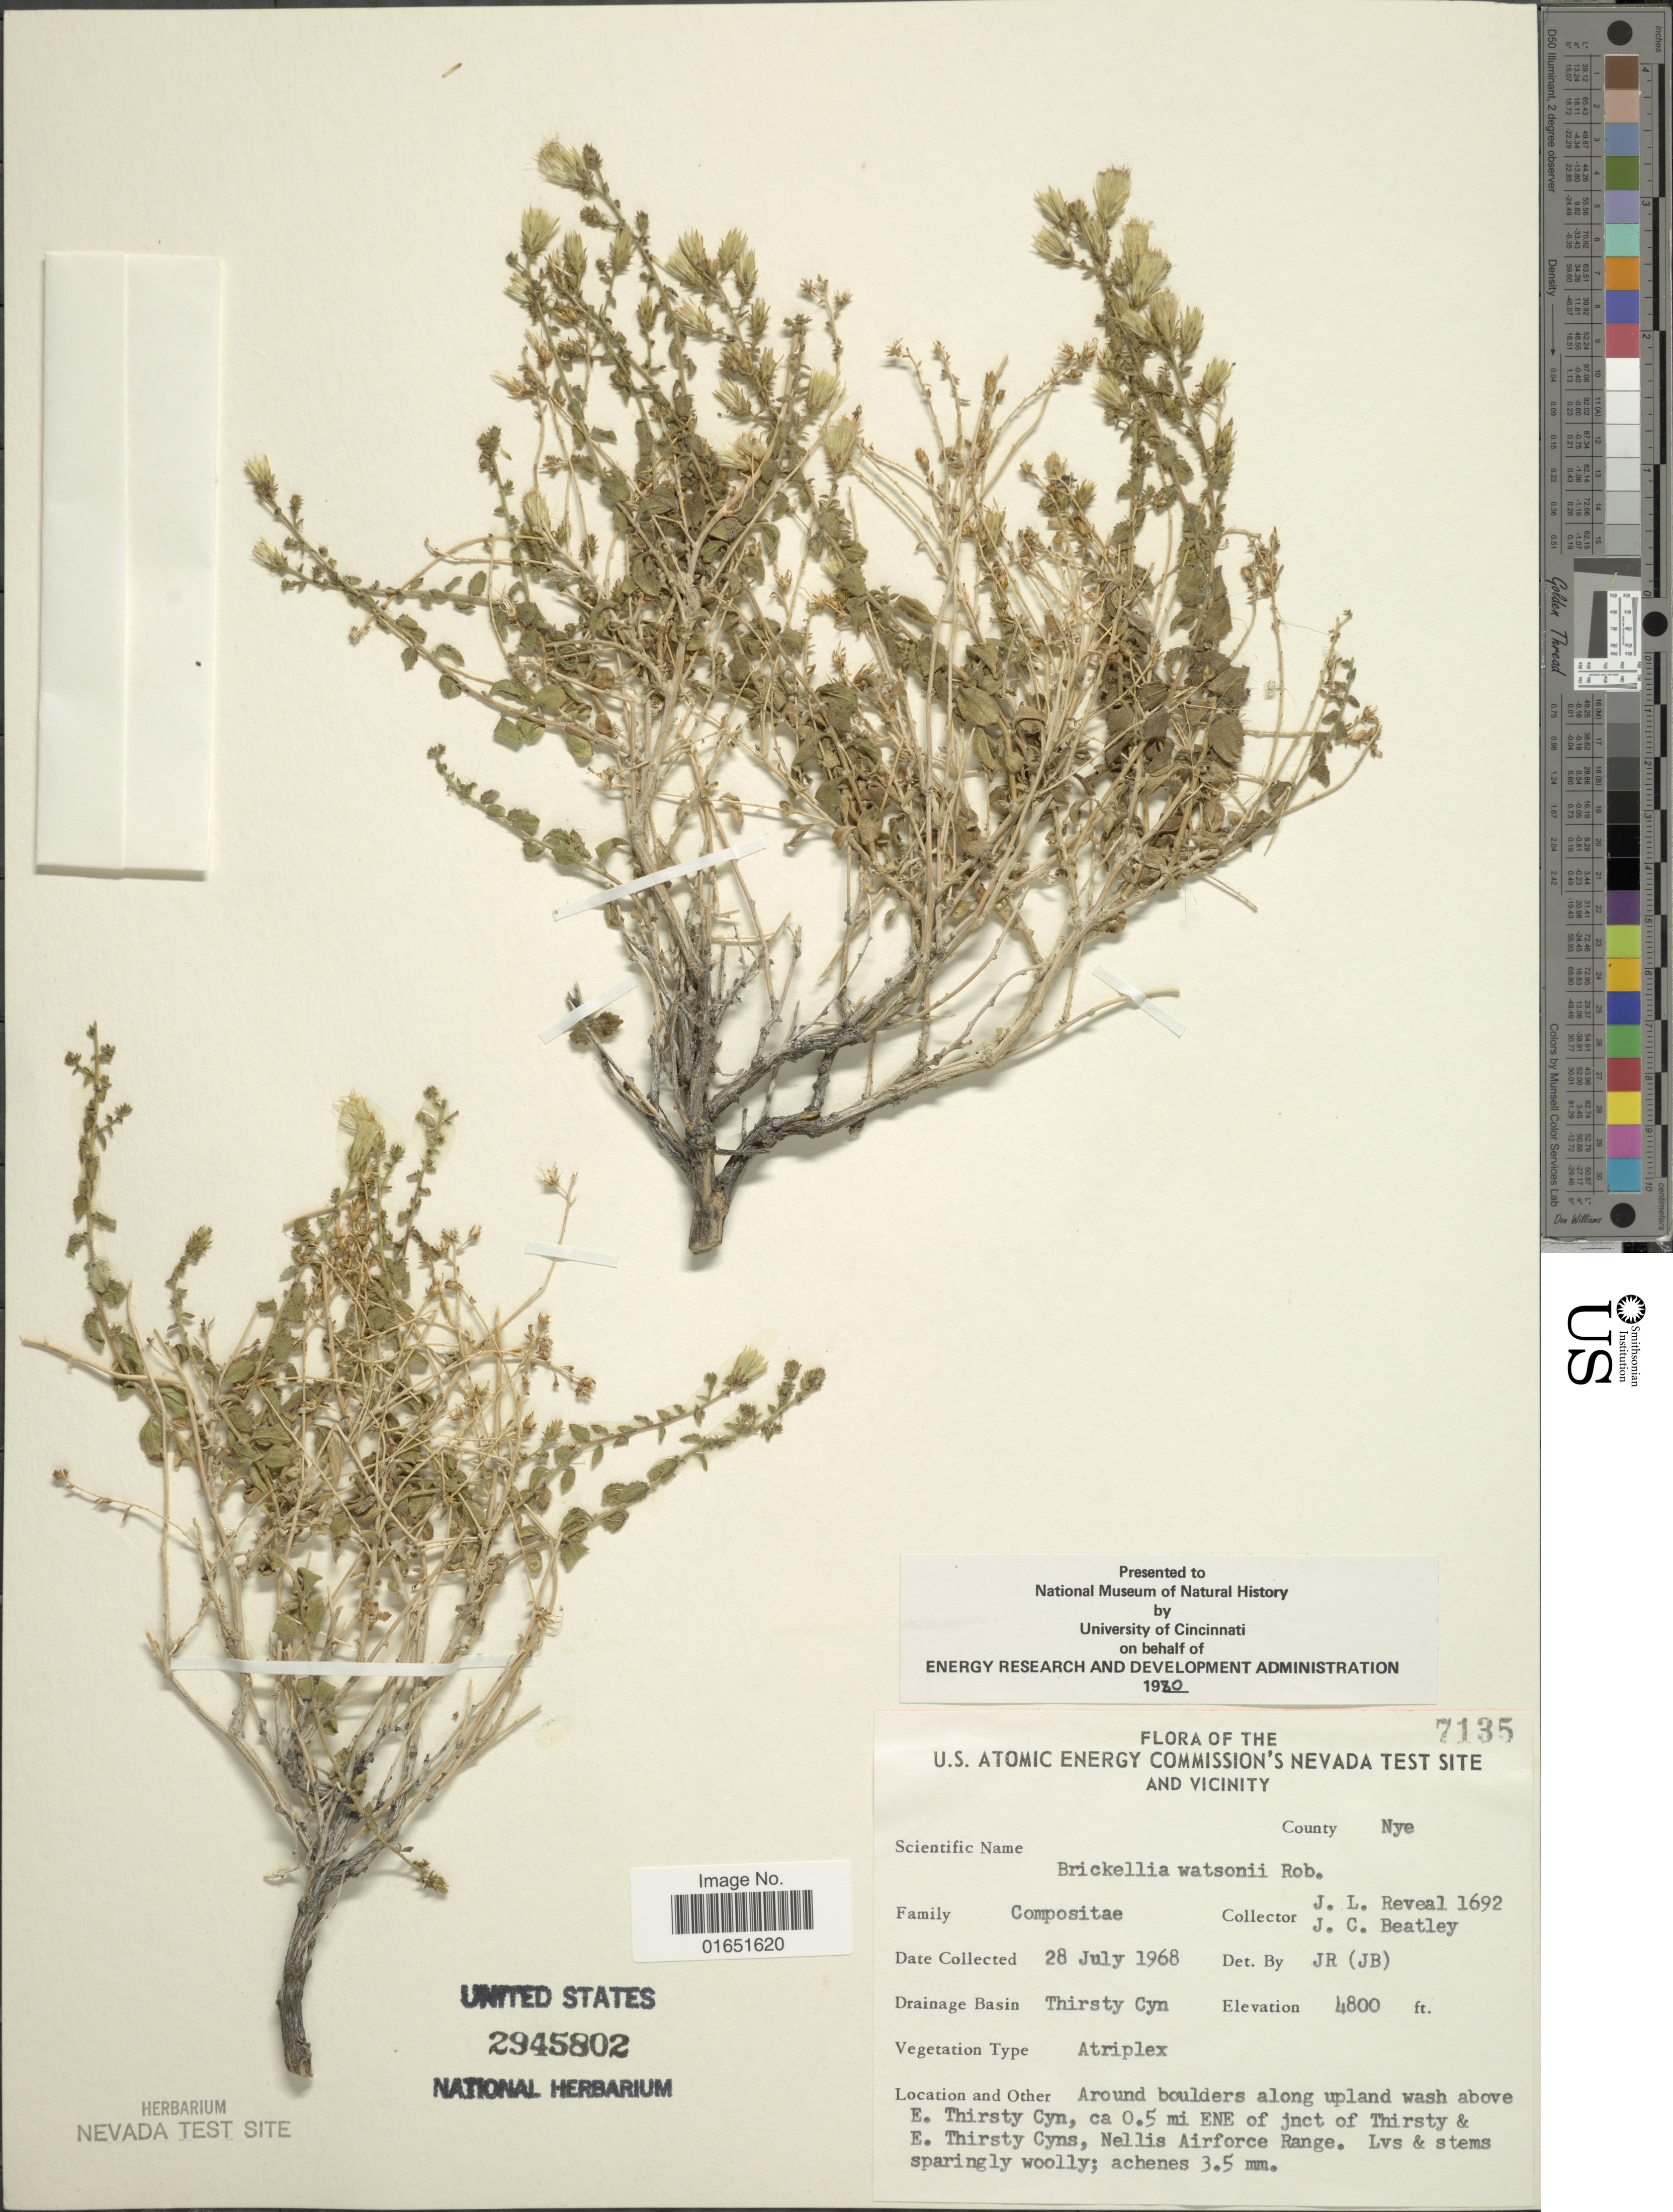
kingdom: Plantae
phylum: Tracheophyta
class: Magnoliopsida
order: Asterales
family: Asteraceae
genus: Brickellia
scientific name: Brickellia watsonii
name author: B.L. Rob.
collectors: J. L. Reveal & J. C. Beatley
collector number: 7135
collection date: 1968-07-28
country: United States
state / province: Nevada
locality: U.S. Atomic Energy Commison's Nevada Test Site and Vicinity, County Nye, Drainage Basin Thirsty Cyn, Around boulders along upland wash above E. Thirsty Cyn, ca. 0.5 mi ENE of jnct of Thirsty & E. Thirsty Cyns, Nellis Airforce Range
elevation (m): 1463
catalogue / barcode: US 2945802